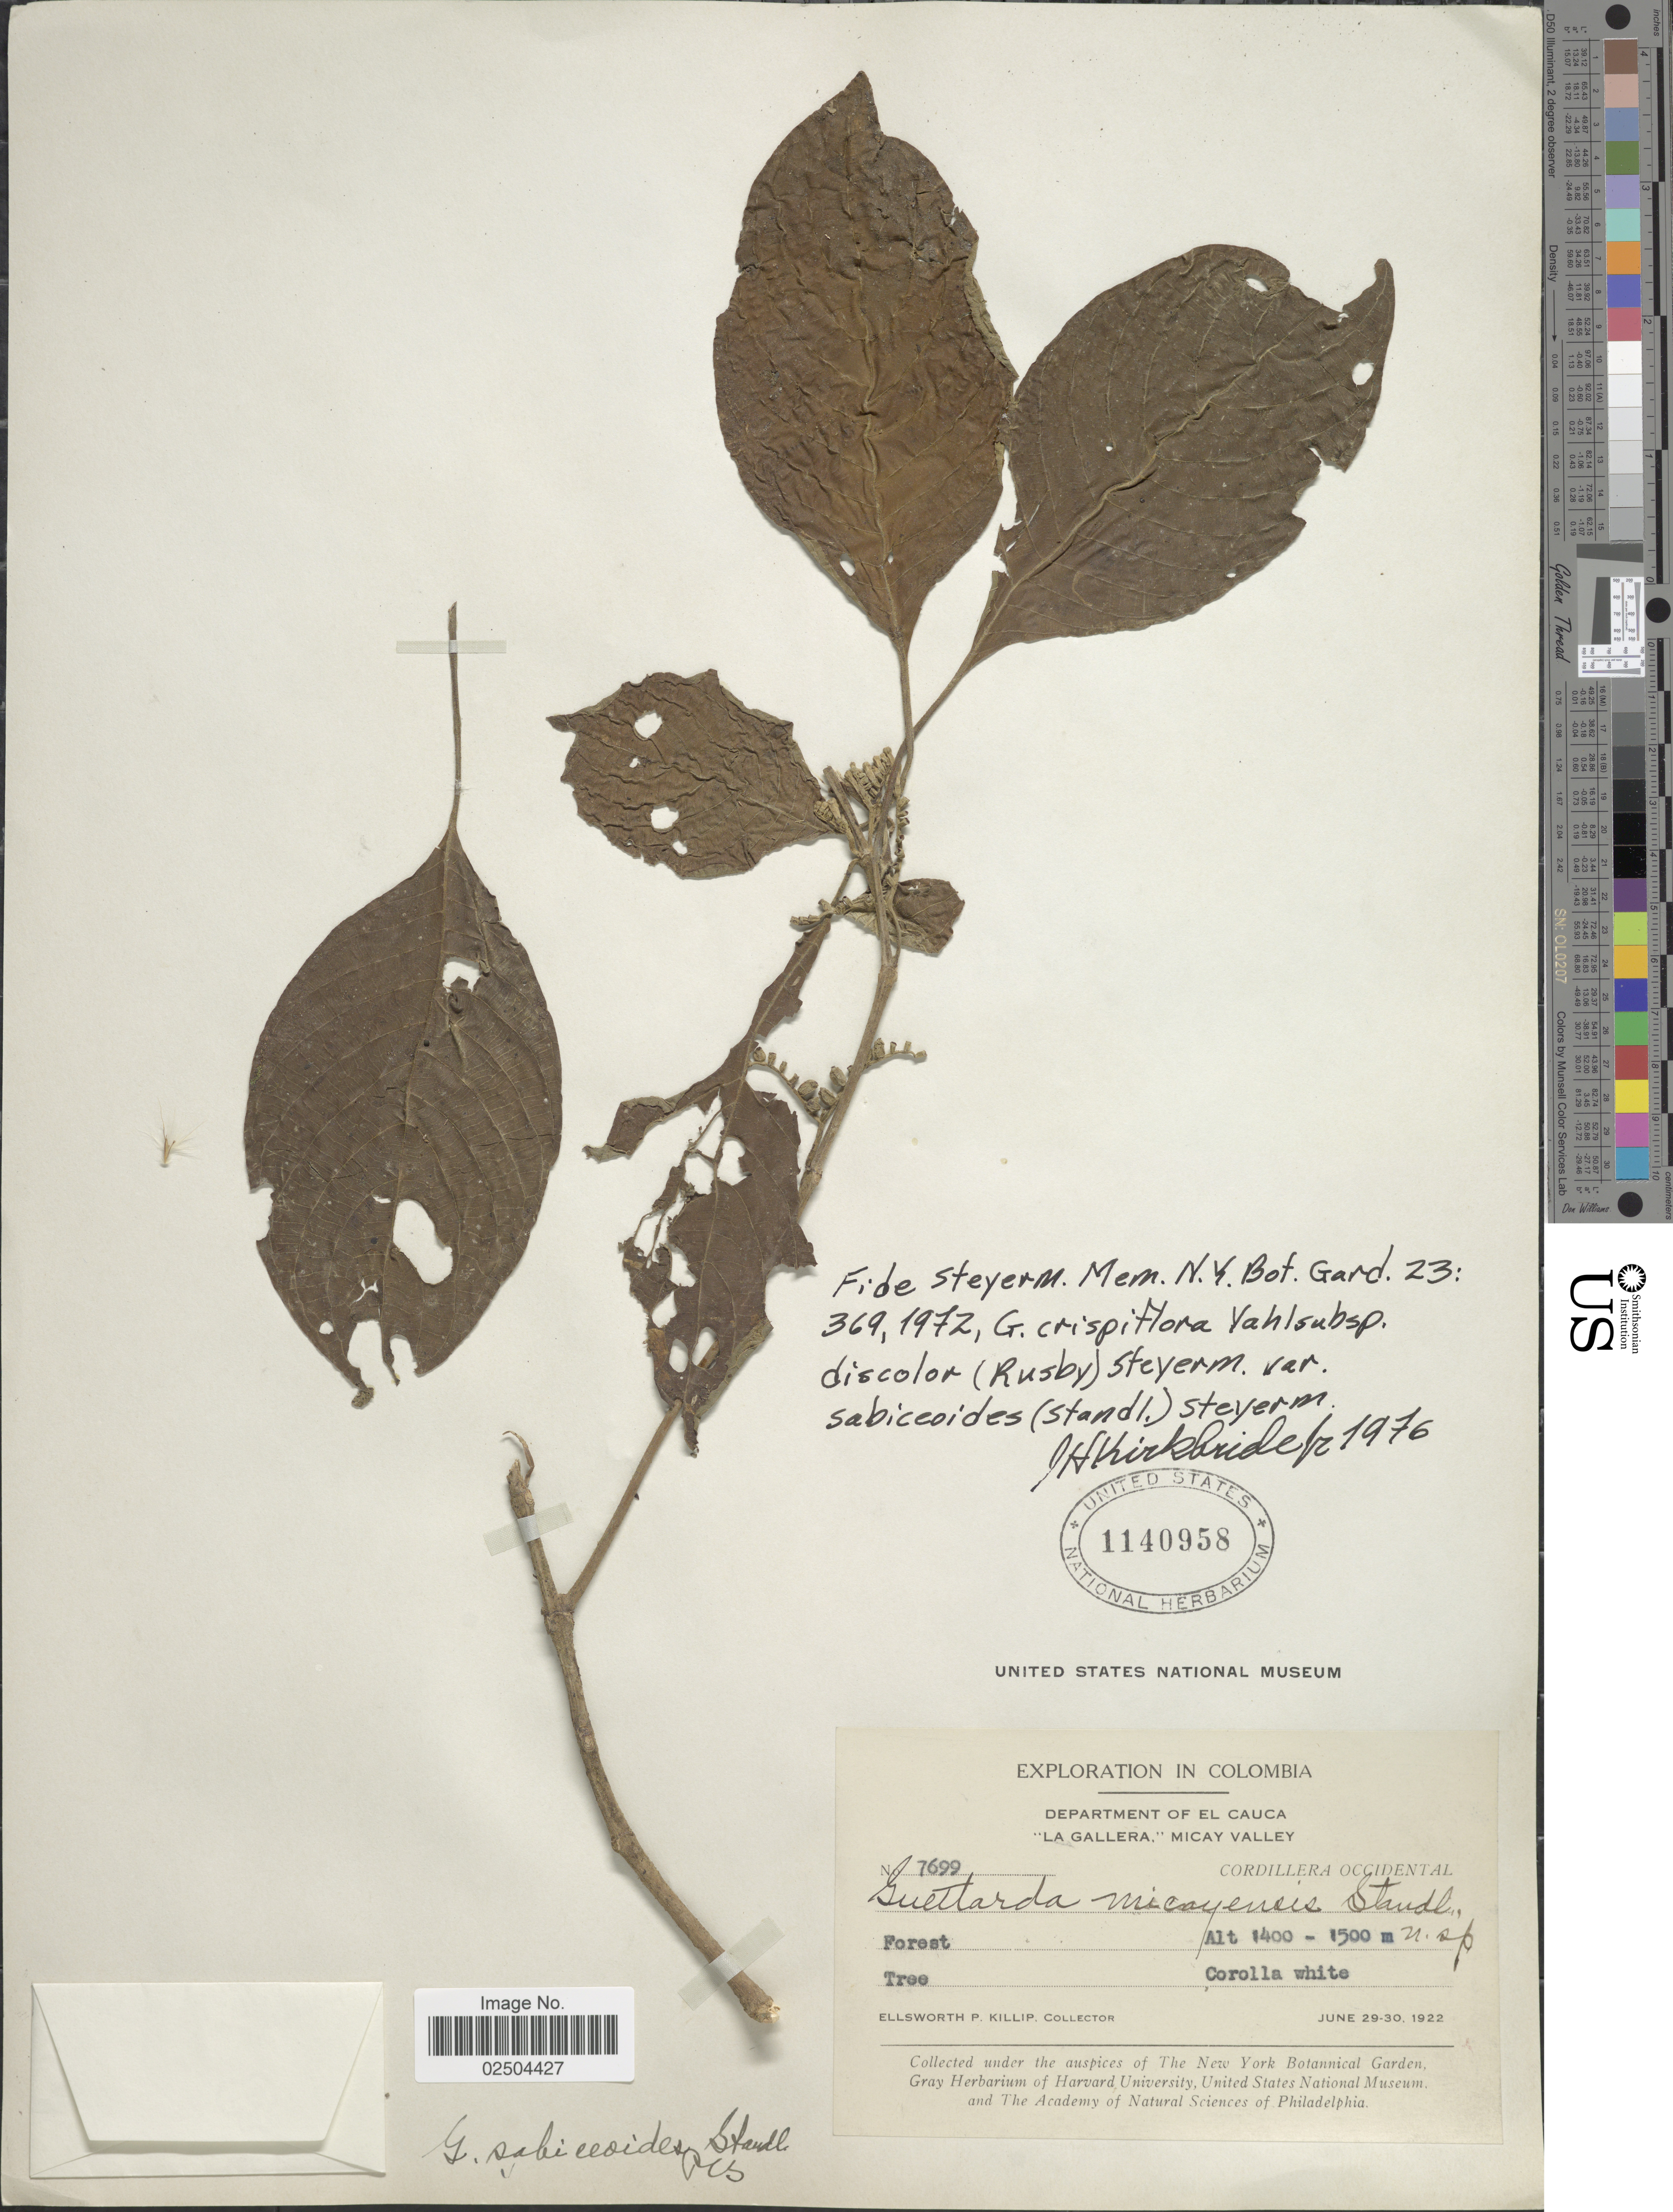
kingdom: Plantae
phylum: Tracheophyta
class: Magnoliopsida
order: Gentianales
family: Rubiaceae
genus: Guettarda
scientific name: Guettarda crispiflora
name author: Vahl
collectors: E. P. Killip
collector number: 7699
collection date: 1922-06-29/1922-06-30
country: Colombia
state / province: Cauca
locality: Department of El Cauca, La Gallera: Micay Valley, Cordillera Occidental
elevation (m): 1400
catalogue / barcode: US 1140958